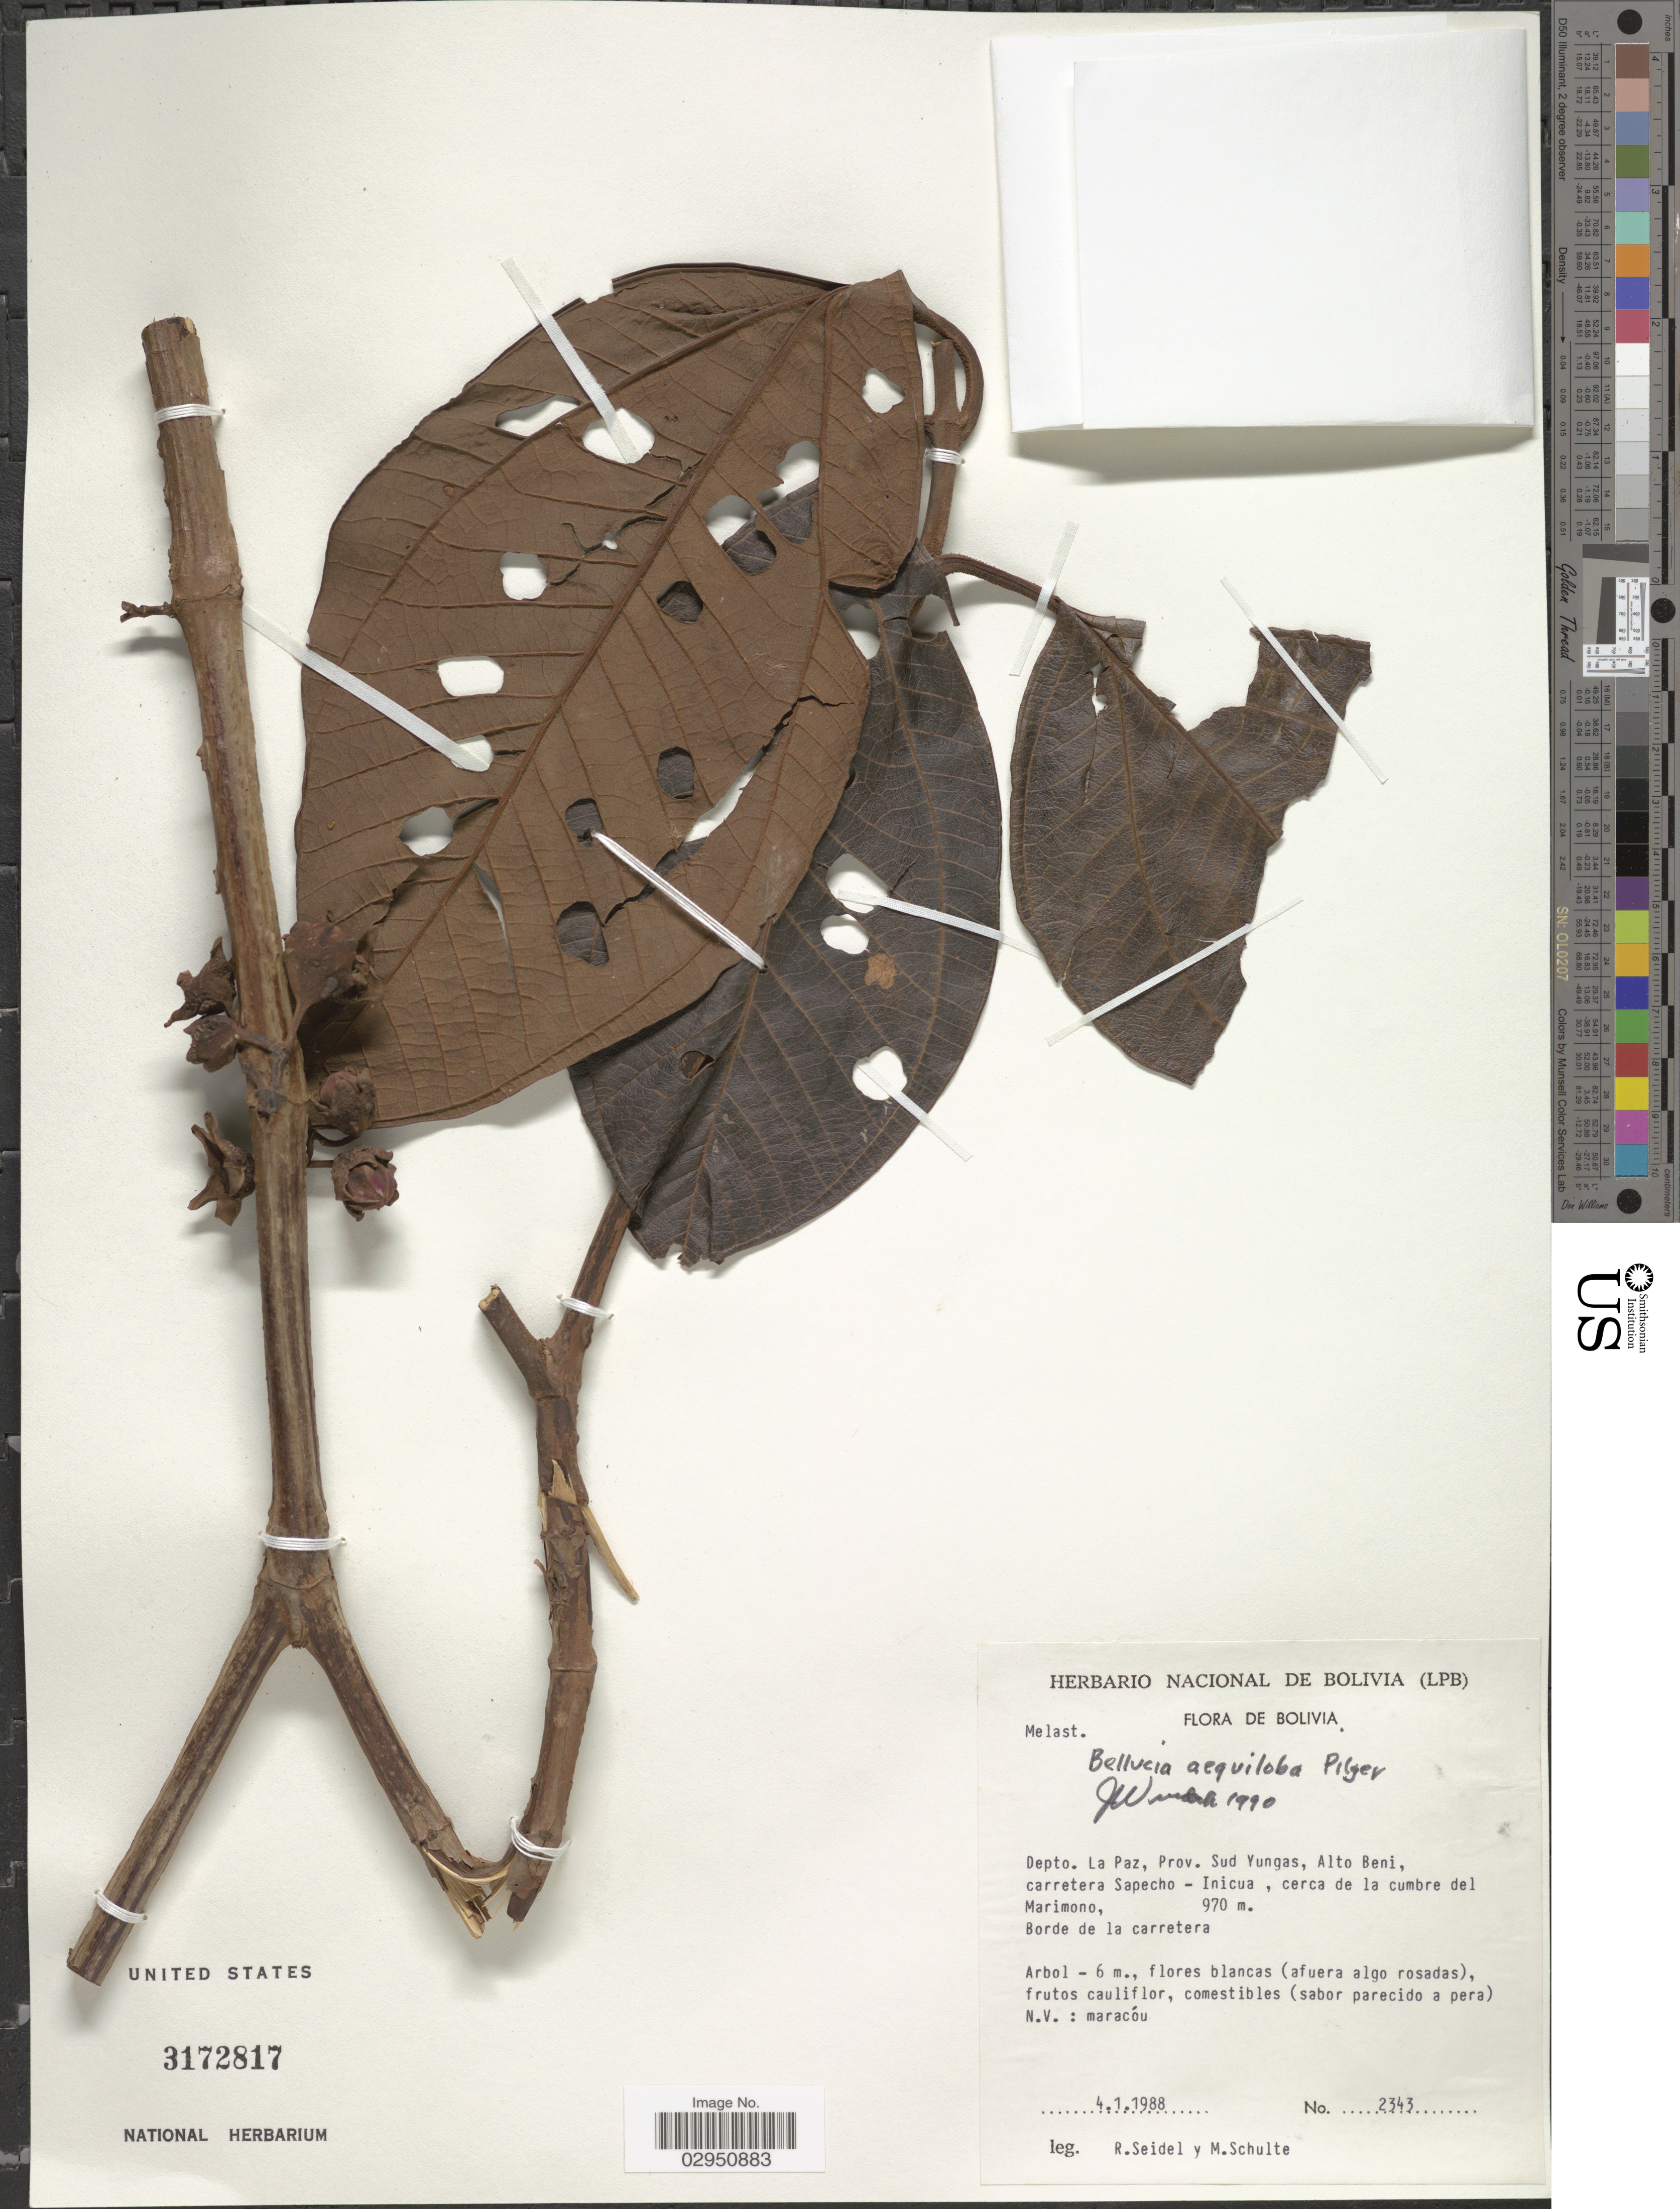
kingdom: Plantae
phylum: Tracheophyta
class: Magnoliopsida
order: Myrtales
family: Melastomataceae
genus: Bellucia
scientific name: Bellucia aequiloba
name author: Pilg.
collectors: R. Seidel & M. Schulte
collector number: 2343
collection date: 1988-01-04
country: Bolivia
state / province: La Paz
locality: Depto. La Paz. Sud Yungas, Alto Beni, carretera Sapecho - Inichua, cerca de la cumbre del Marimono.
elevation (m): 970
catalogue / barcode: US 3172817